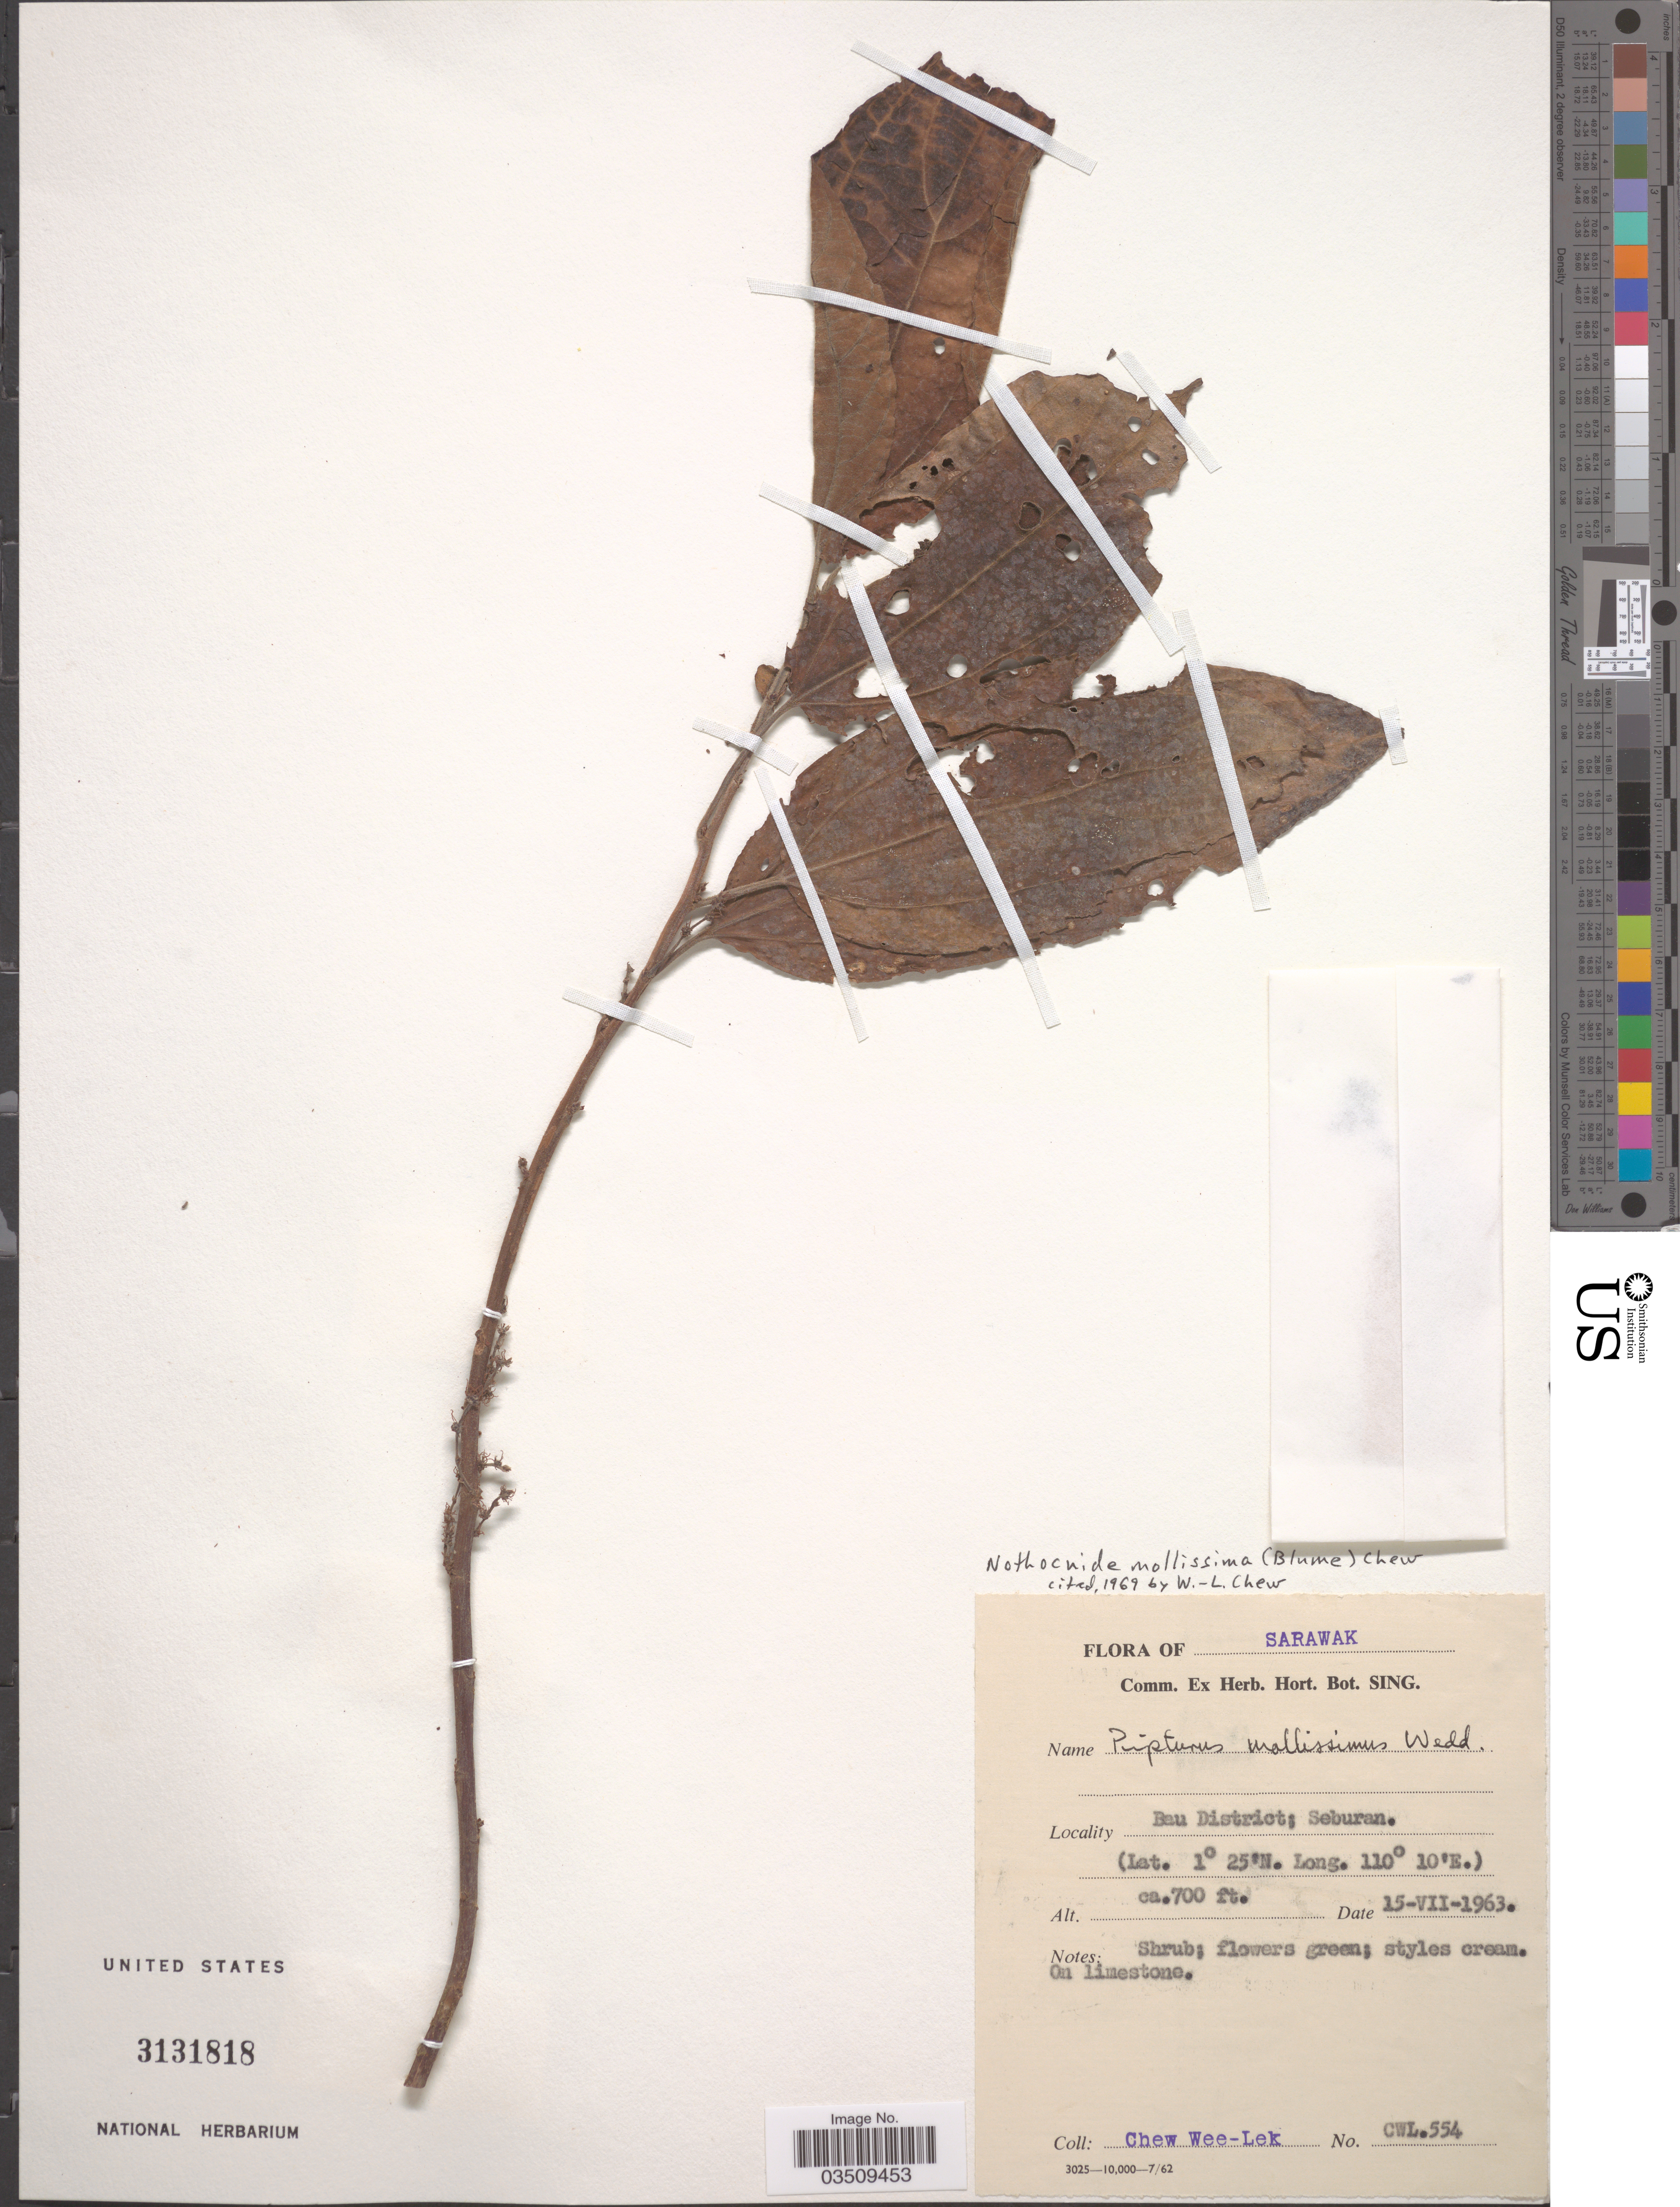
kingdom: Plantae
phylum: Tracheophyta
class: Magnoliopsida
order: Rosales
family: Urticaceae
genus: Nothocnide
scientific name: Nothocnide mollissima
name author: (Blume) Chew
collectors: C. Wee-Lek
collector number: CWL554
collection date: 1963-07-15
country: Malaysia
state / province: Sarawak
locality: Bau District; Seburan.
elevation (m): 213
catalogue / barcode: US 3131818